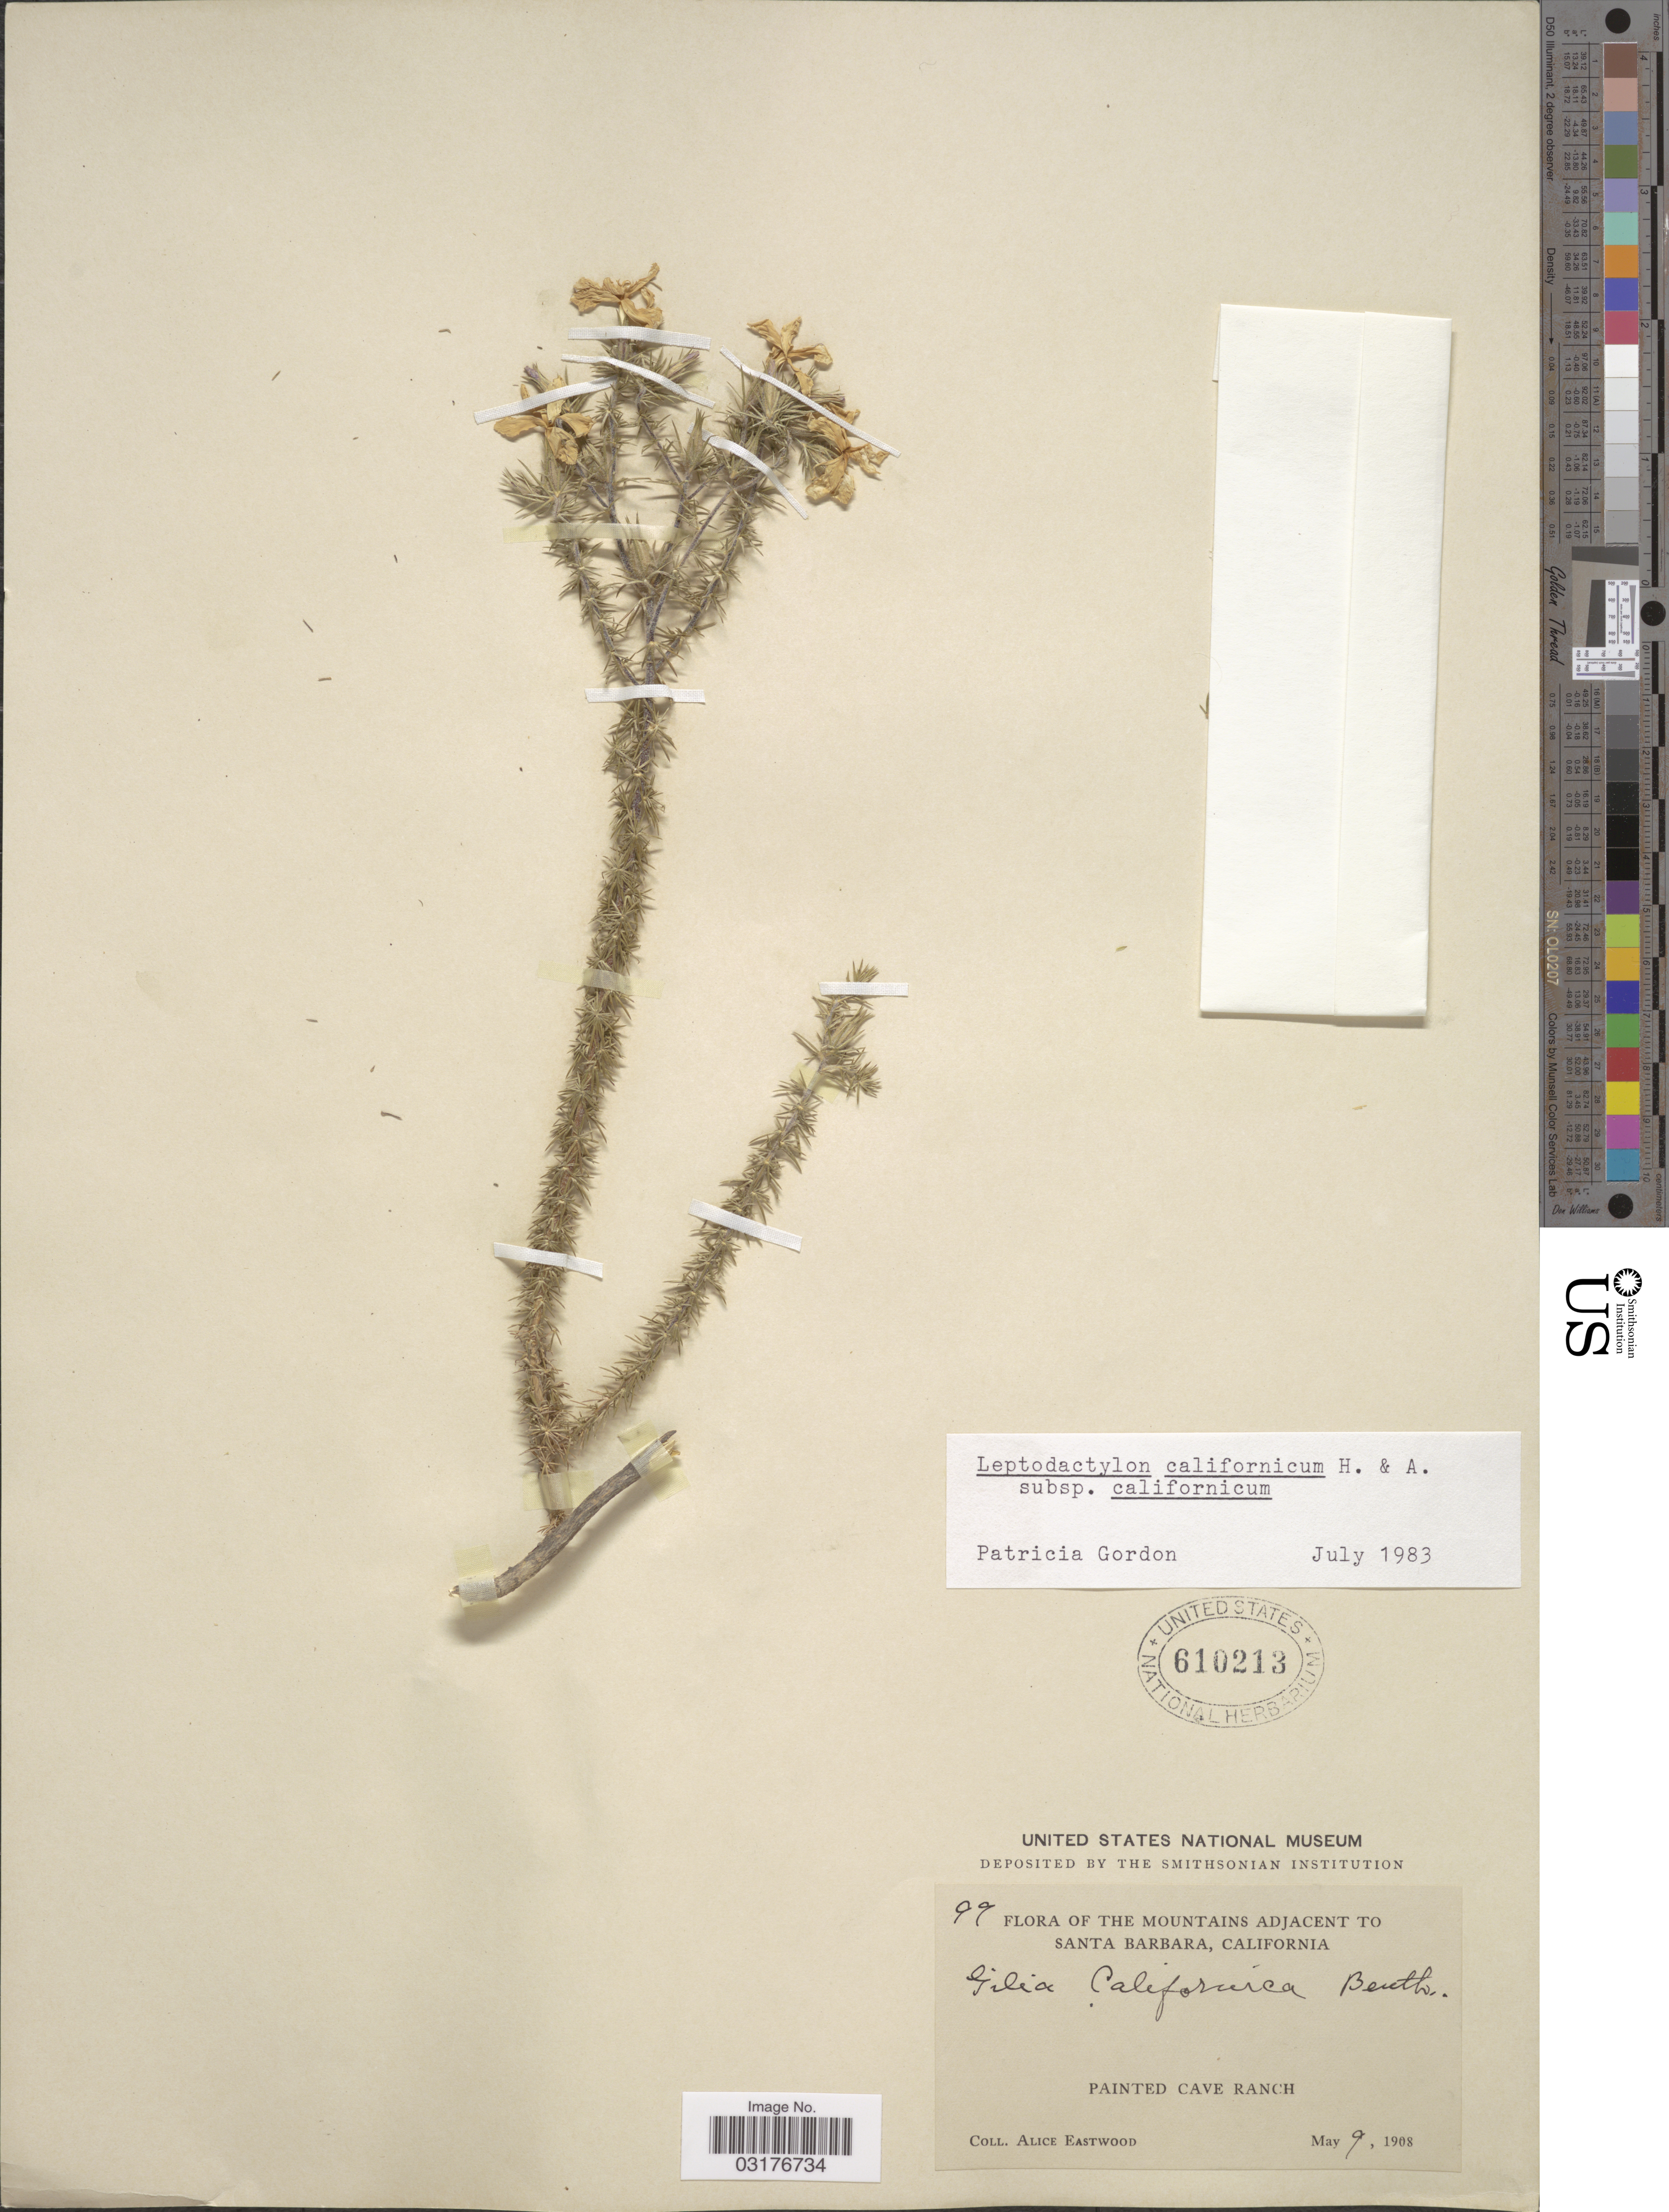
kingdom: Plantae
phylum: Tracheophyta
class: Magnoliopsida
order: Ericales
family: Polemoniaceae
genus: Linanthus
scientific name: Linanthus californicus subsp. californicus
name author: (Hook. & Arn.) J.M. Porter & L.A. Johnson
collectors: A. Eastwood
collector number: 99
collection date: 1908-05-09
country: United States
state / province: California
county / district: Santa Barbara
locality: Mountains adjacent to Santa Barbara. Painted Cave Ranch.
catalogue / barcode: US 610213